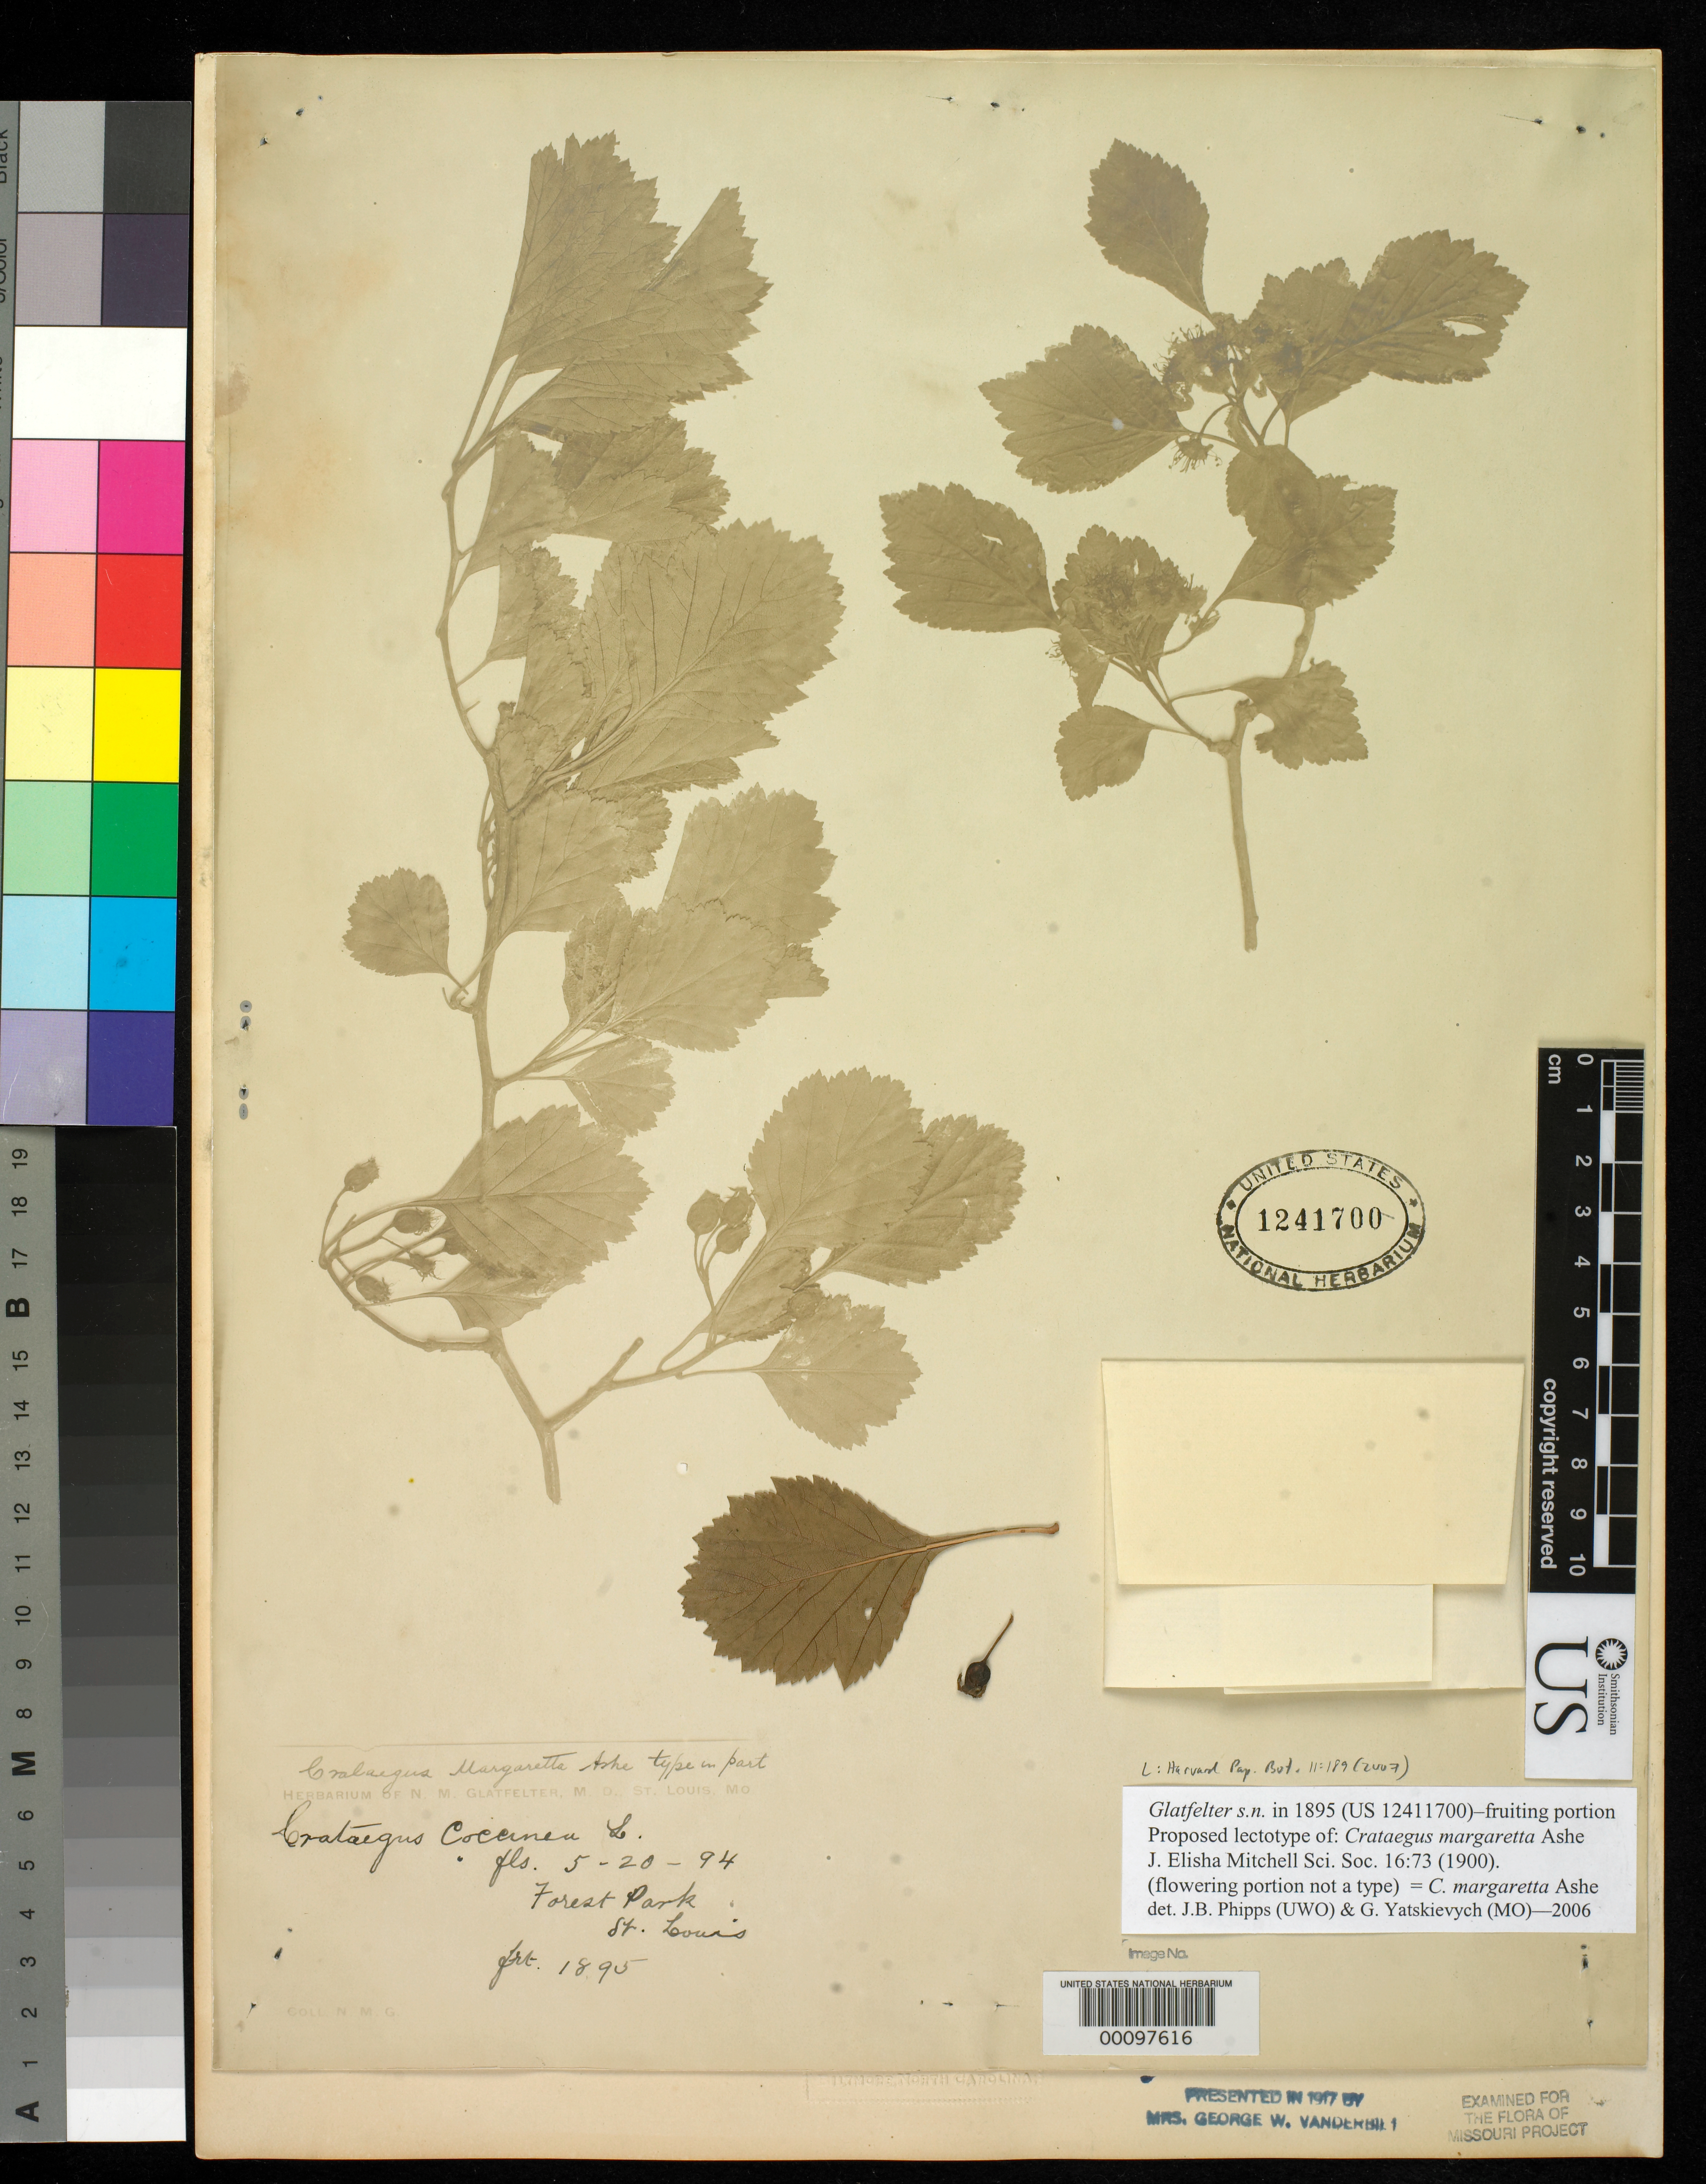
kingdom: Plantae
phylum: Tracheophyta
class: Magnoliopsida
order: Rosales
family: Rosaceae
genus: Crataegus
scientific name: Crataegus margarettae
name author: Ashe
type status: Lectotype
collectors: N. M. Glatfelter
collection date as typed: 1895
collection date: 1895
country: United States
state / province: Missouri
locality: Forest Park, St. Louis.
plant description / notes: Sheet consists of photograph mounted with fragmentary material (leaf and fruit in packet), apparently ex herb. Glatfelter.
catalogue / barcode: US 1241700